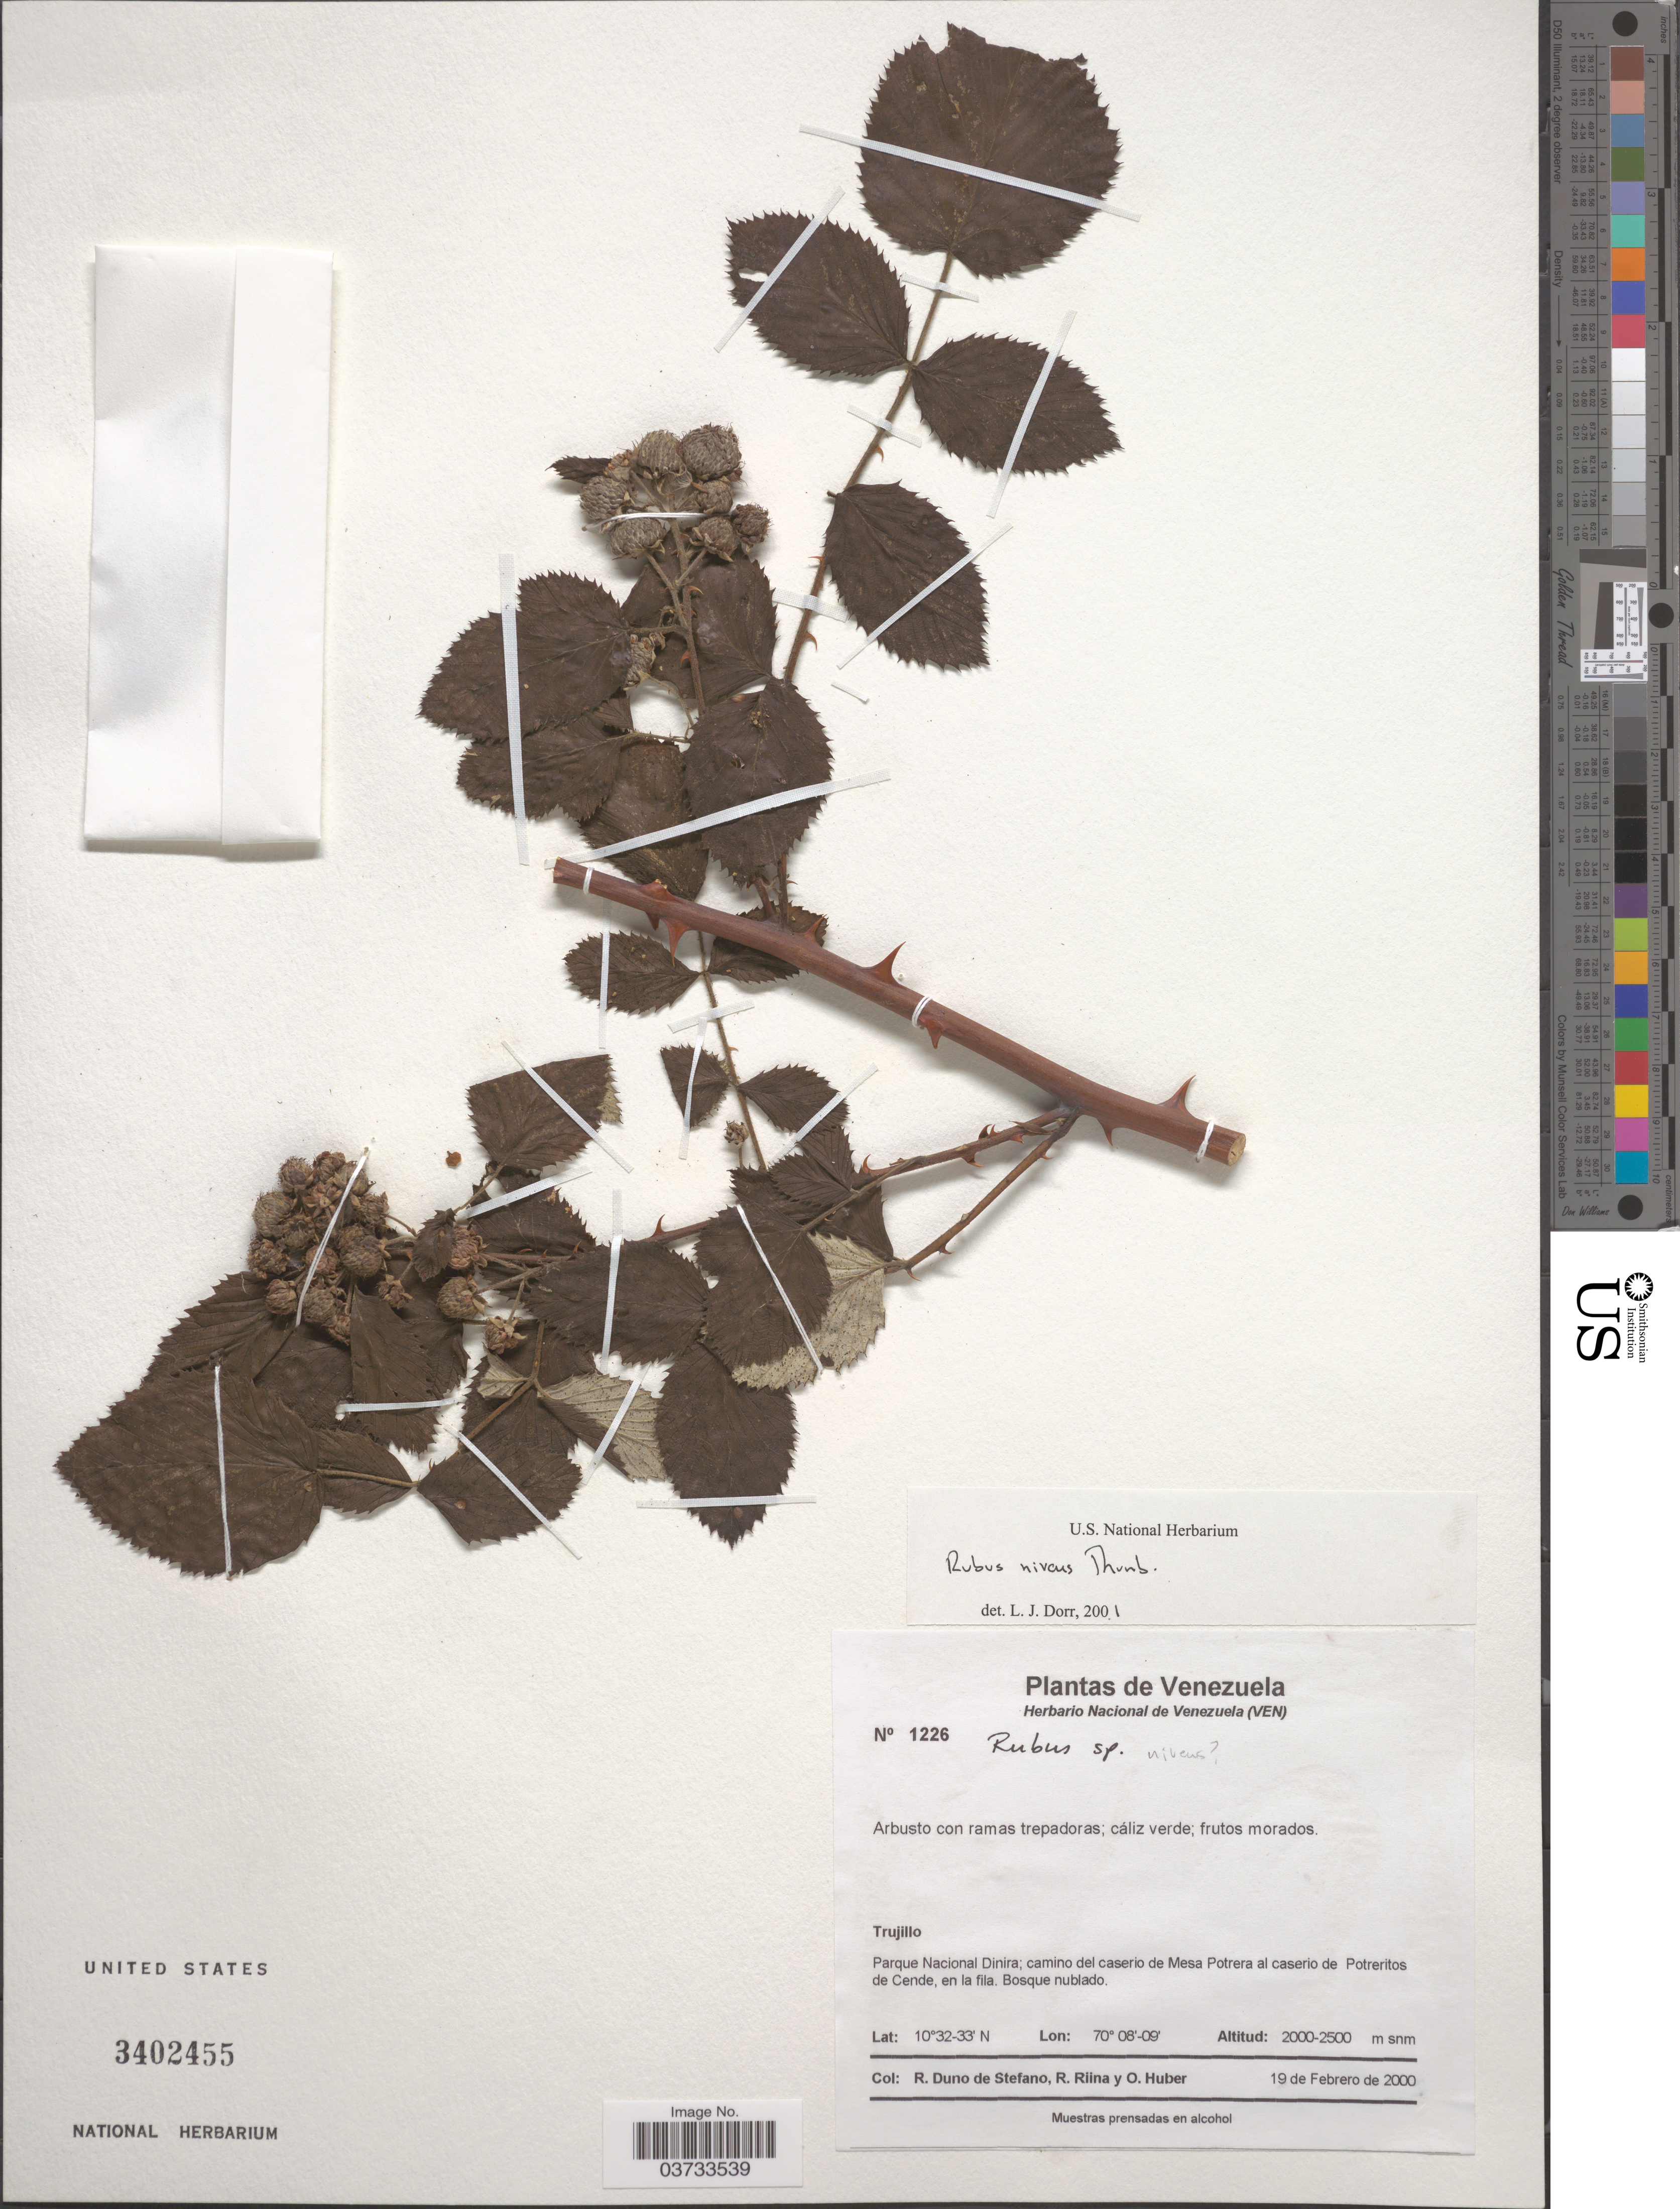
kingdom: Plantae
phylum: Tracheophyta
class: Magnoliopsida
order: Rosales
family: Rosaceae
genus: Rubus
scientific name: Rubus niveus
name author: Thunb.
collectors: R. Duno de Stefano, R. Riina & O. Huber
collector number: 1226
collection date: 2000-02-19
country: Venezuela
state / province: Trujillo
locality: Parque Nacional Dinira; camino del caserio de Mesa Potrera al caserio de Potreritos de Cende, en la fila.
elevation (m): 2000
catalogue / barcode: US 3402455